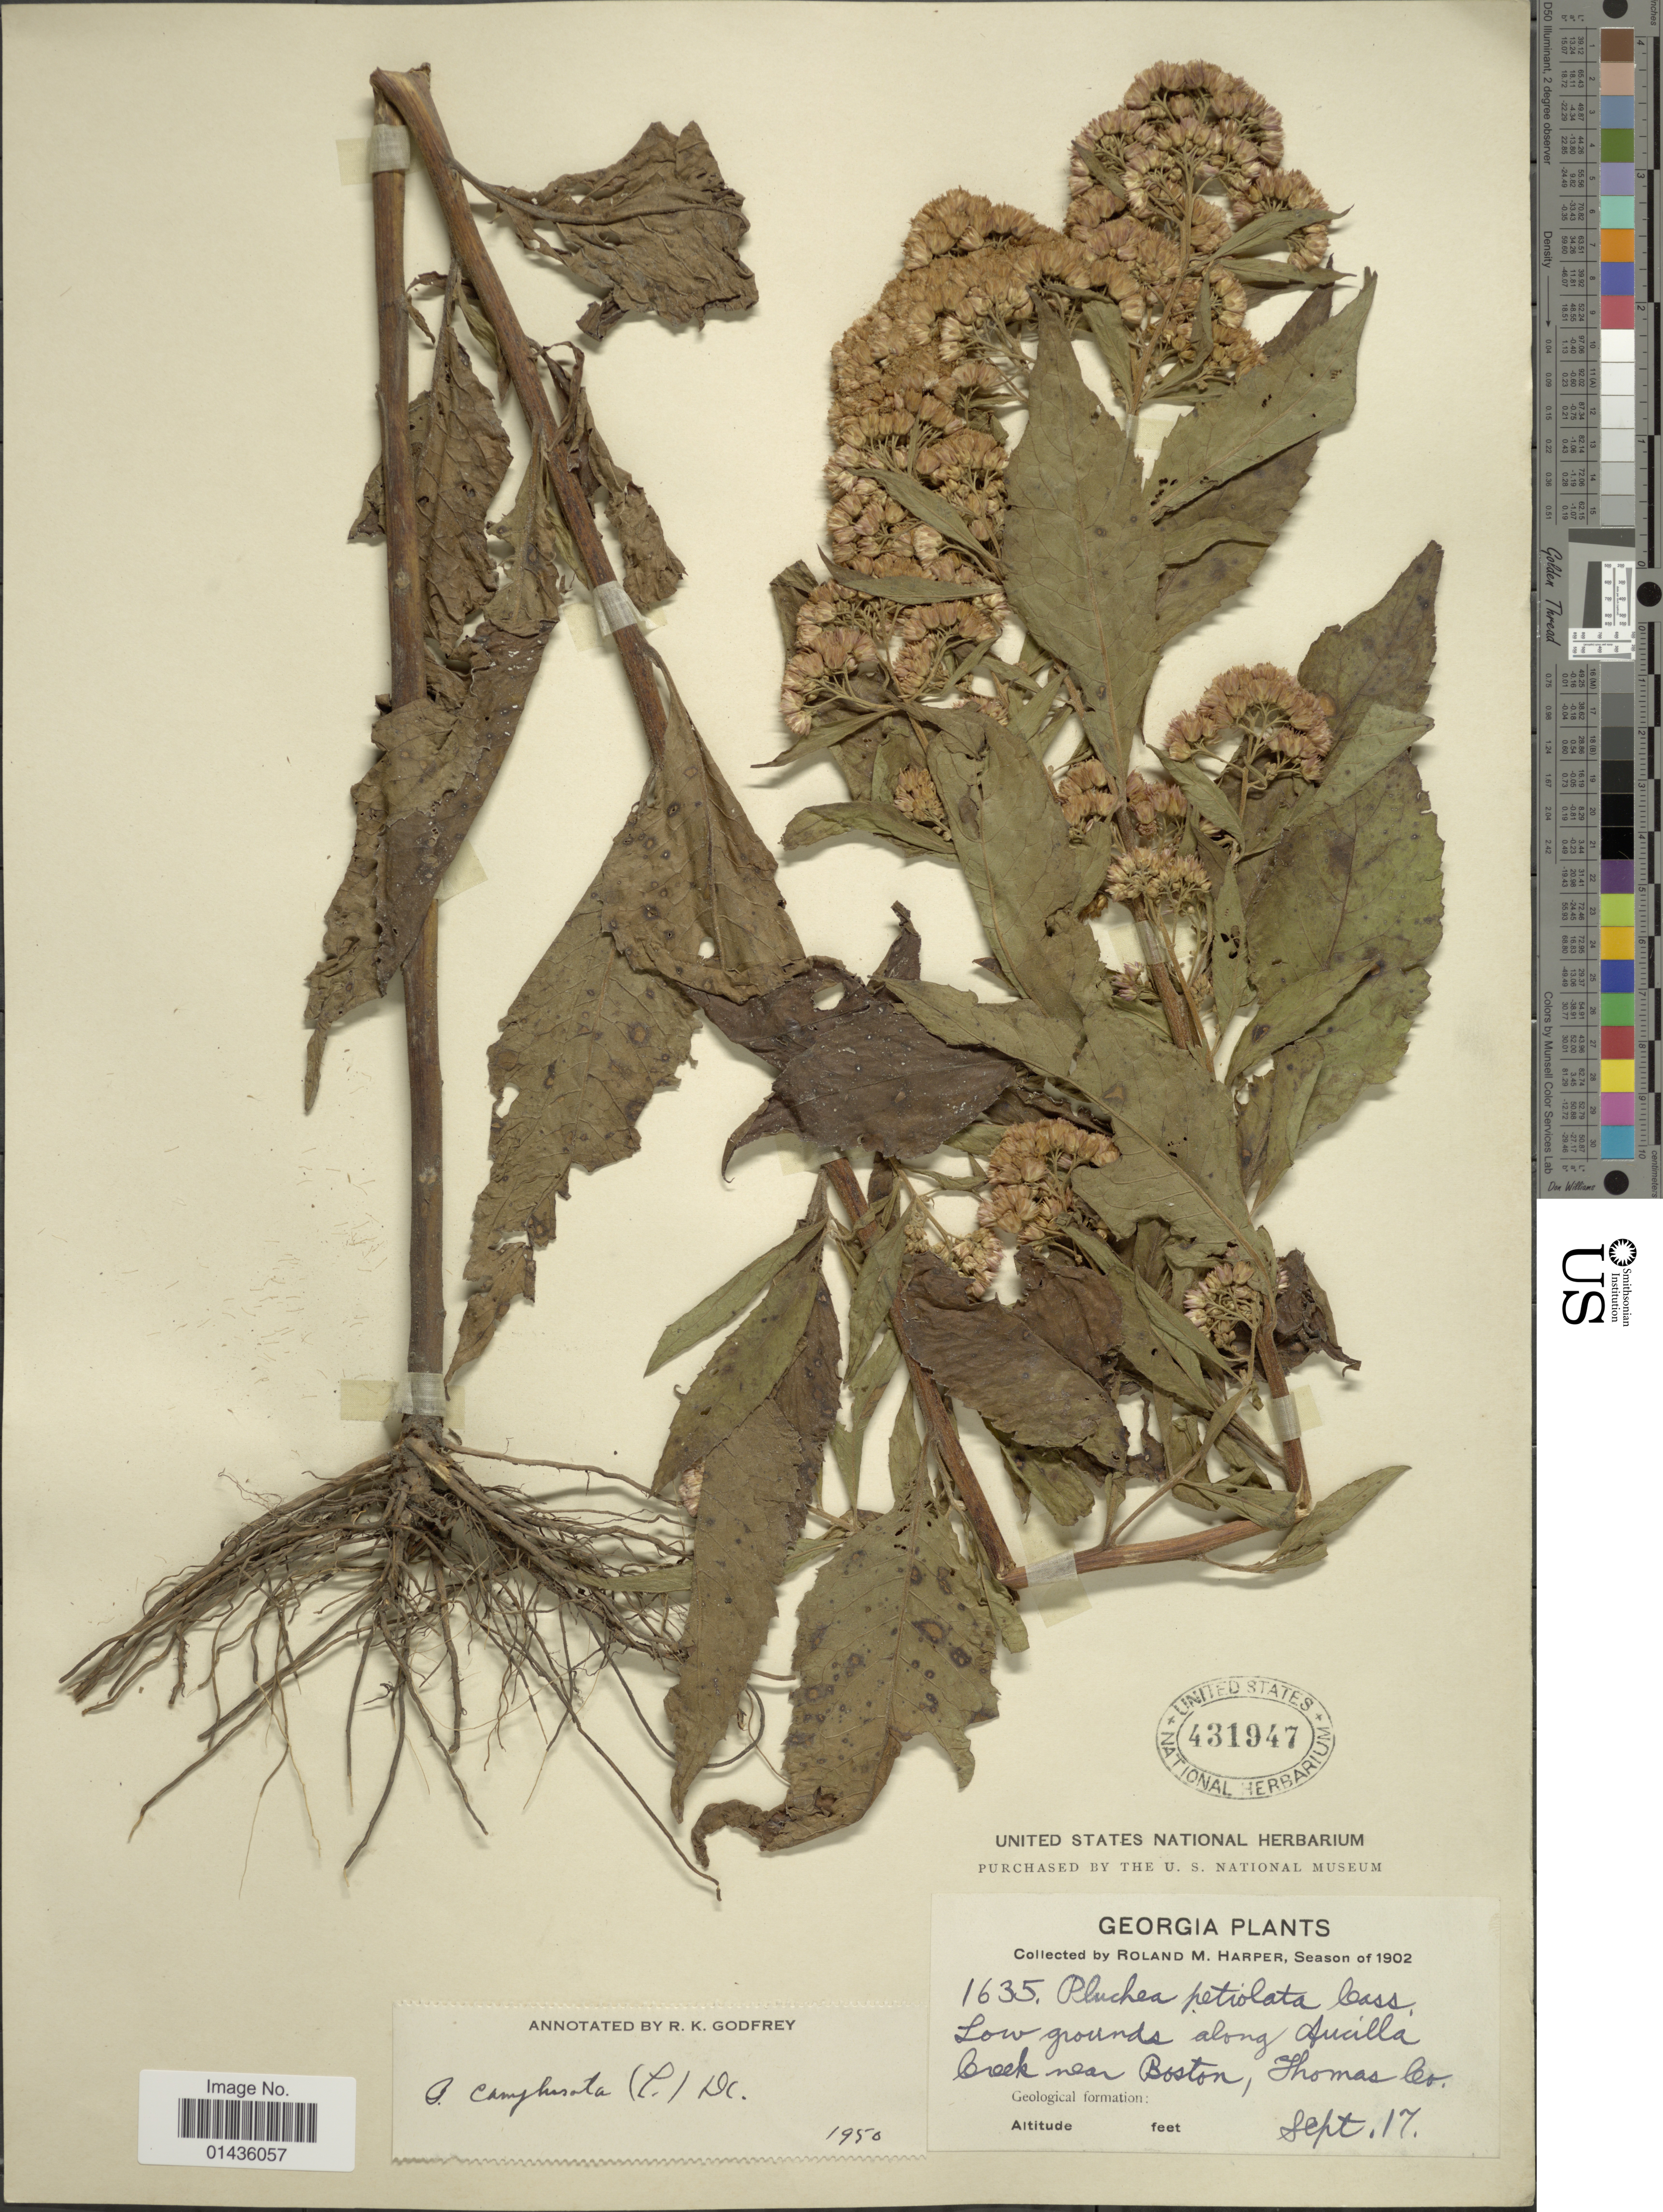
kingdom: Plantae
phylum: Tracheophyta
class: Magnoliopsida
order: Asterales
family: Asteraceae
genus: Pluchea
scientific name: Pluchea camphorata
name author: (L.) DC.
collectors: R. M. Harper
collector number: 1635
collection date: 1902-09-17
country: United States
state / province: Georgia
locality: Along Aucilla Creek near Boston, Thomas Co.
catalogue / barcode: US 431947